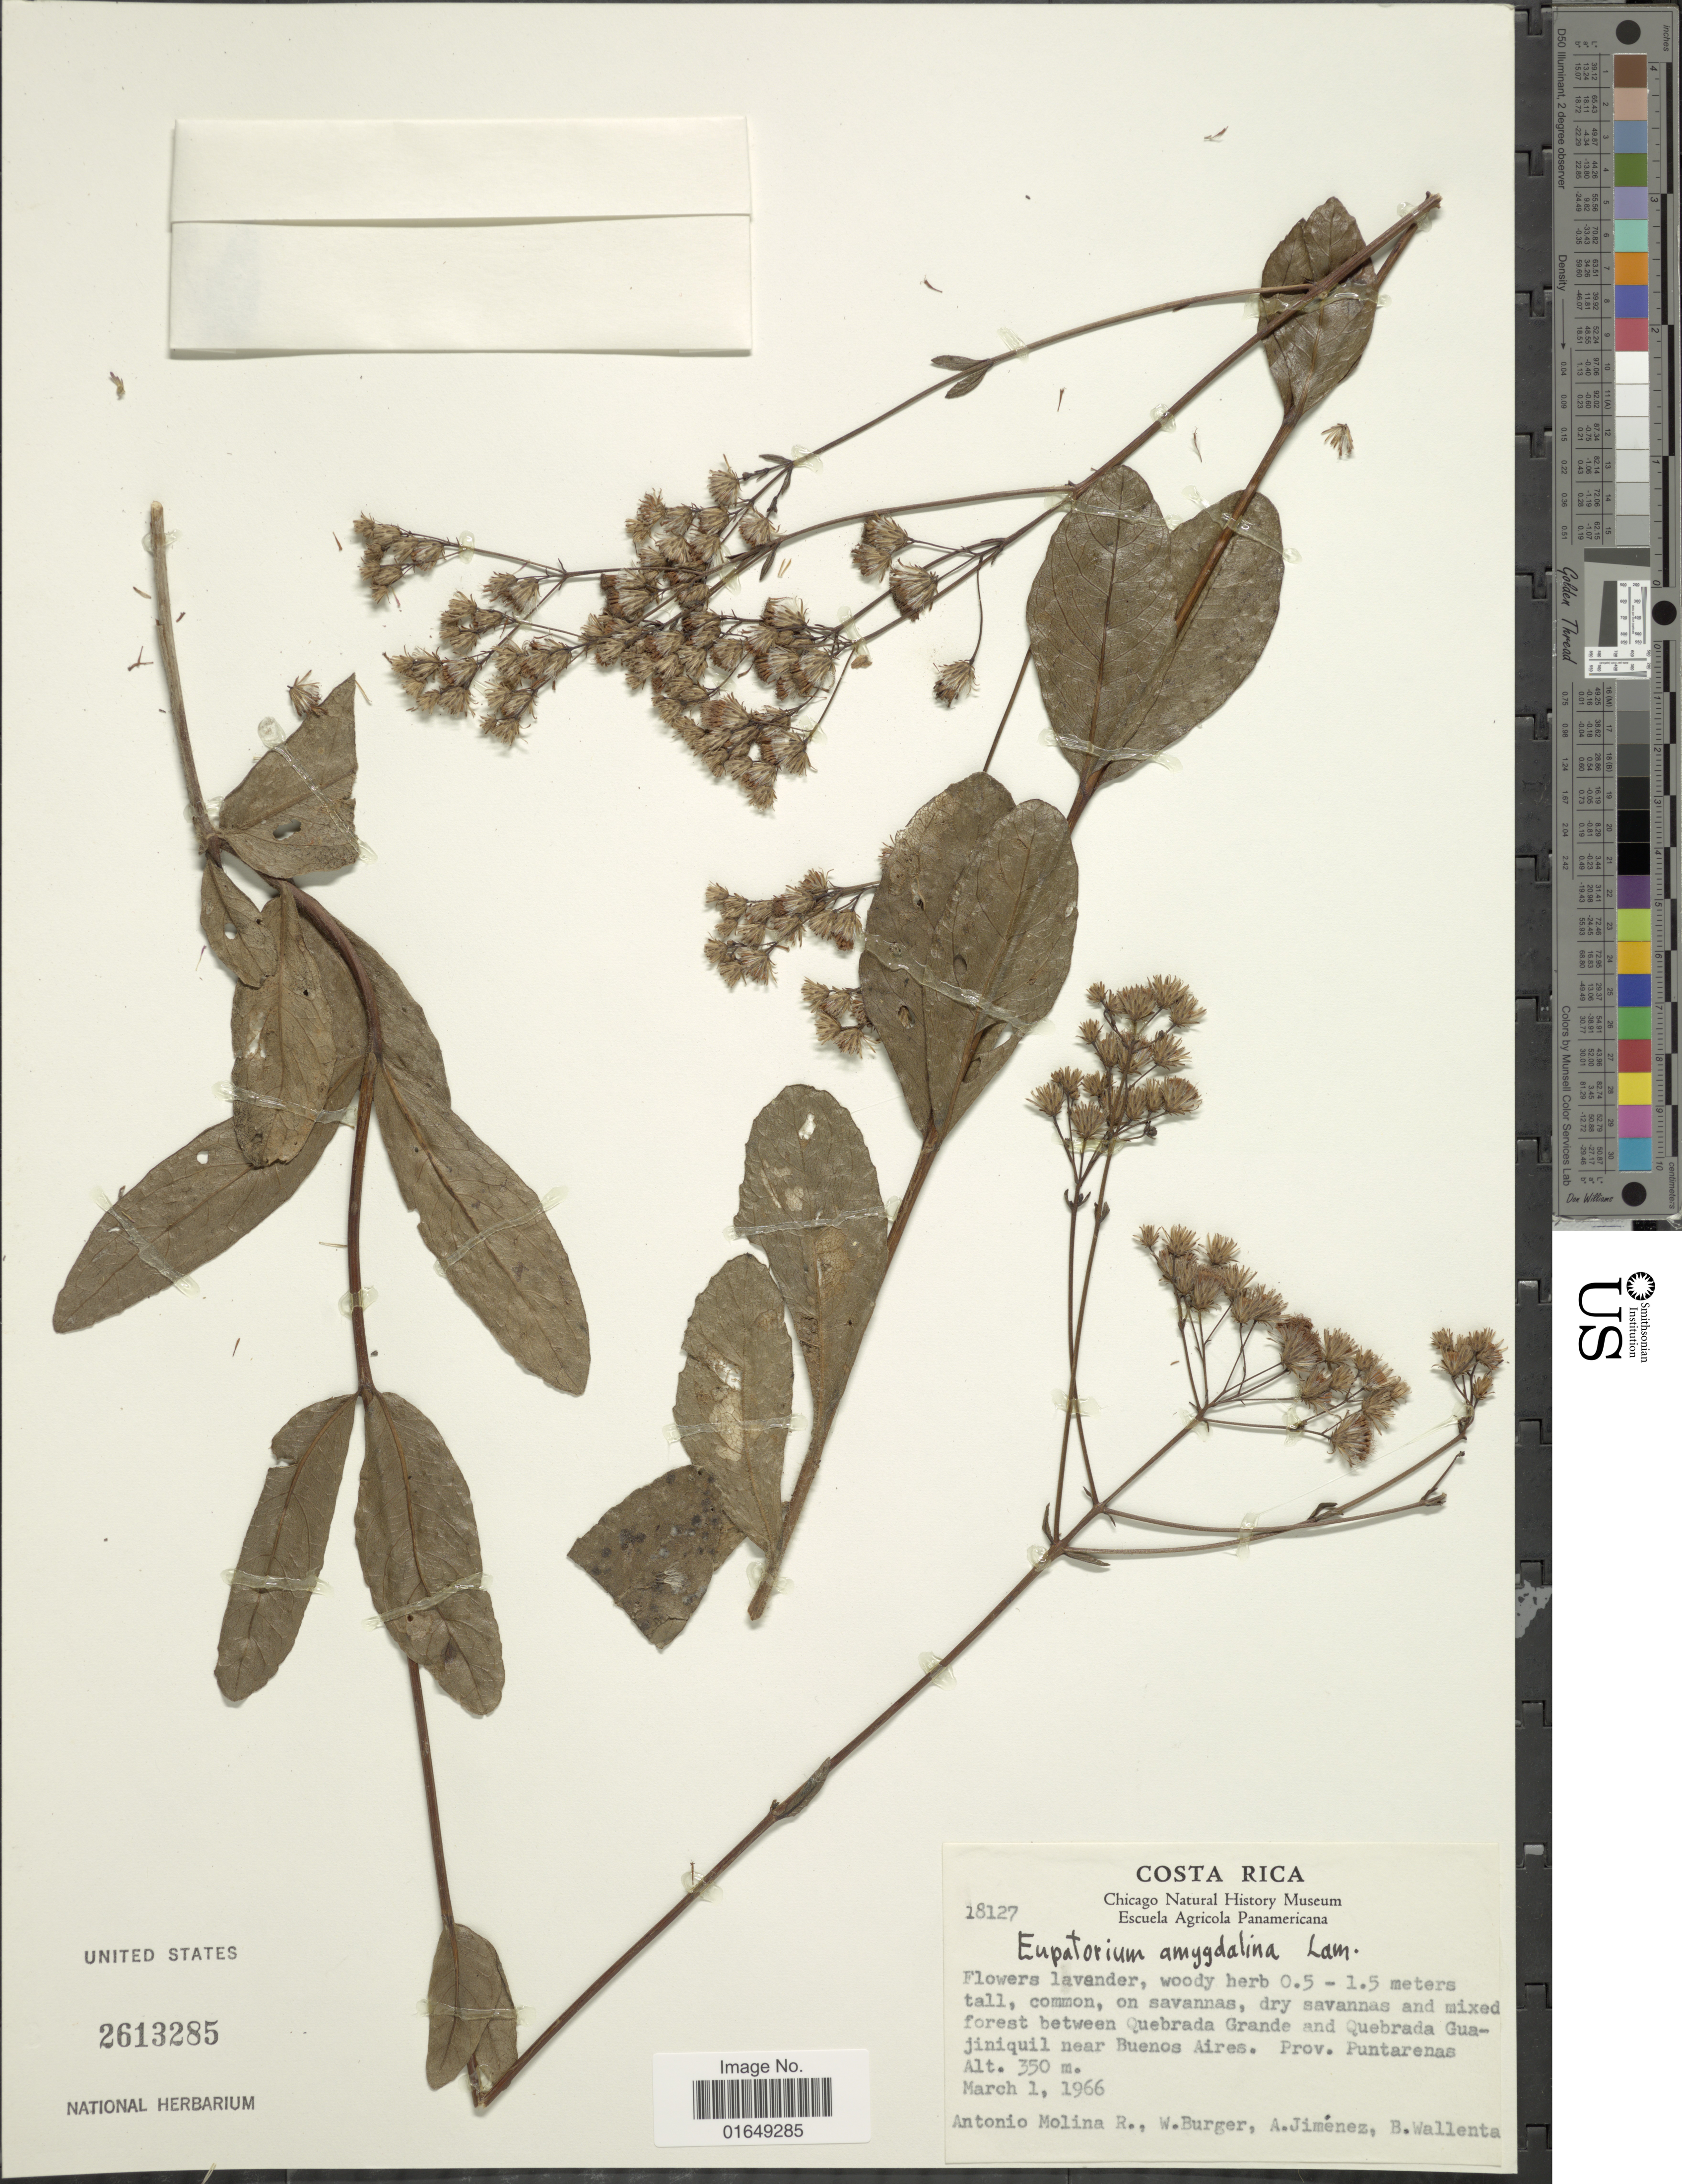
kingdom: Plantae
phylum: Tracheophyta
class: Magnoliopsida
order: Asterales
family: Asteraceae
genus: Ayapana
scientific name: Ayapana amygdalina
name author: (Lam.) R.M. King & H. Rob.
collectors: A. Molina R., W. Burger, A. Jiménez & B. Wallenta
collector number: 18127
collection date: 1966-03-01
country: Costa Rica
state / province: Puntarenas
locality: Between Quebrada Grande and Quebrada Guajiniquil near Buenos Aires.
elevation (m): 350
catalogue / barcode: US 2613285